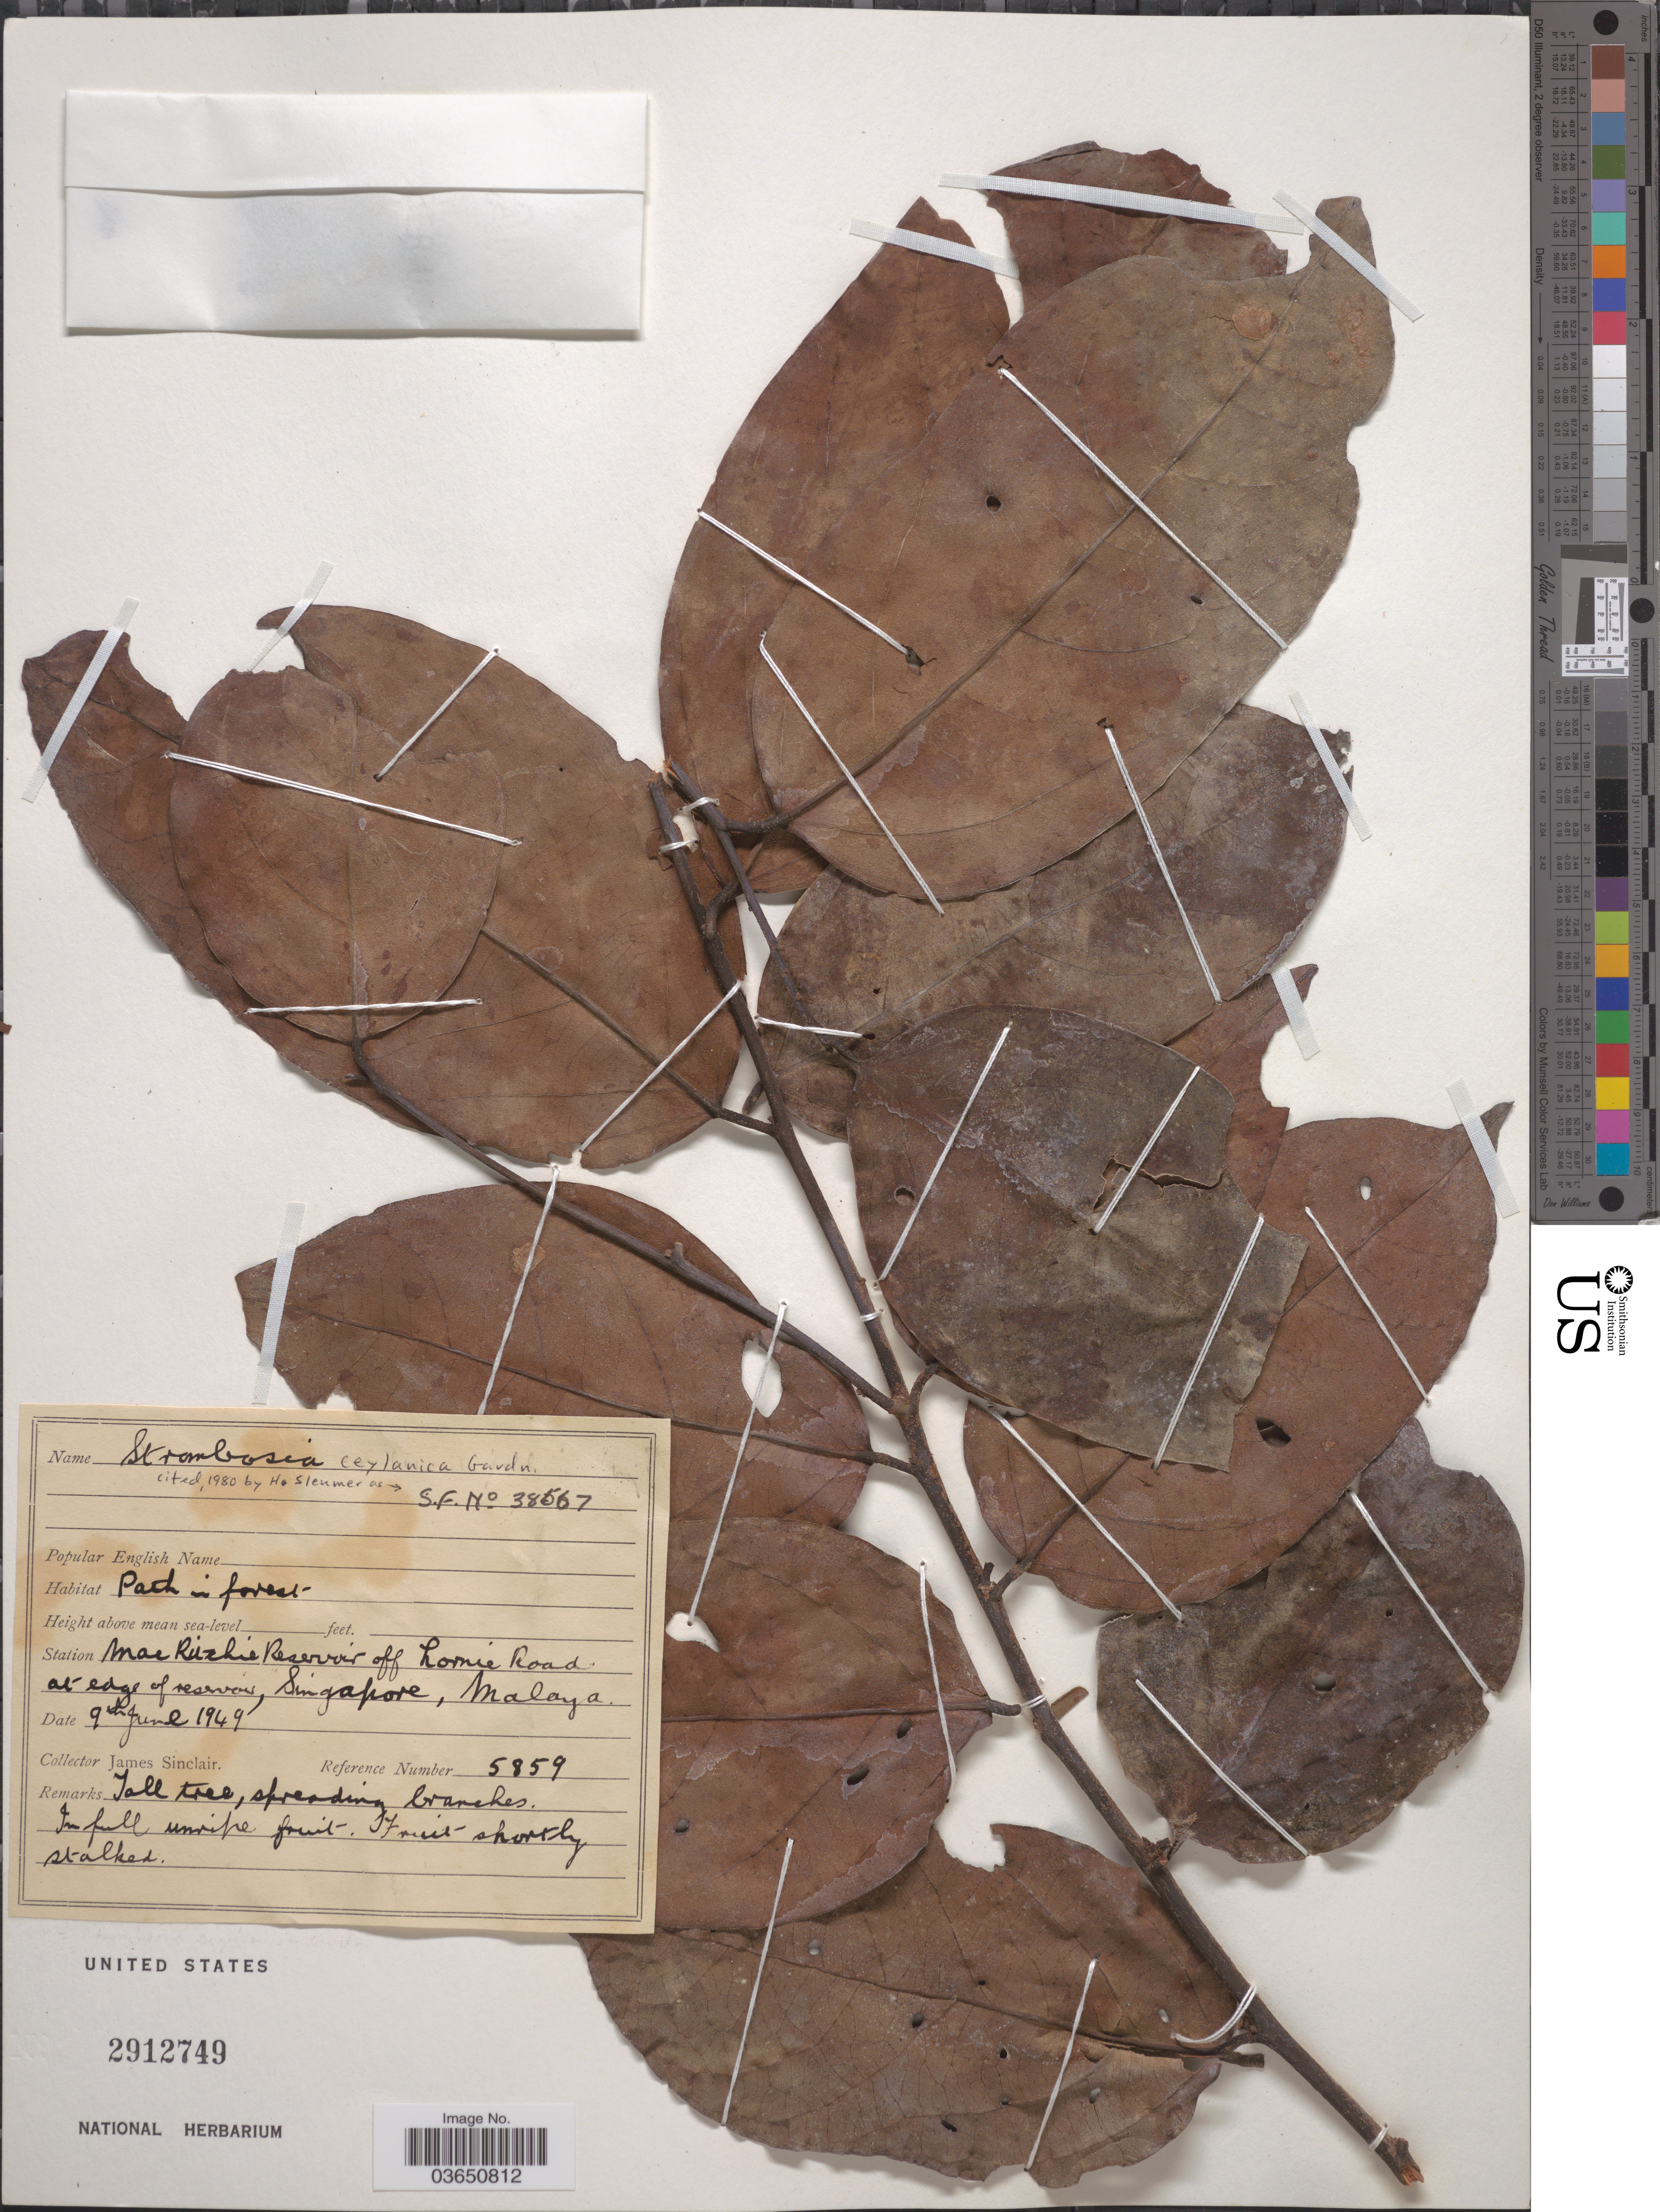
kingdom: Plantae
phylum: Tracheophyta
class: Magnoliopsida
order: Santalales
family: Strombosiaceae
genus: Strombosia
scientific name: Strombosia ceylanica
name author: Gardner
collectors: J. Sinclair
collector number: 5859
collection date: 1949-06-09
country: Singapore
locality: Station MacRitchie Reservoir off Lornie Road, at edge of reservoir, Malaya.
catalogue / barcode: US 2912749